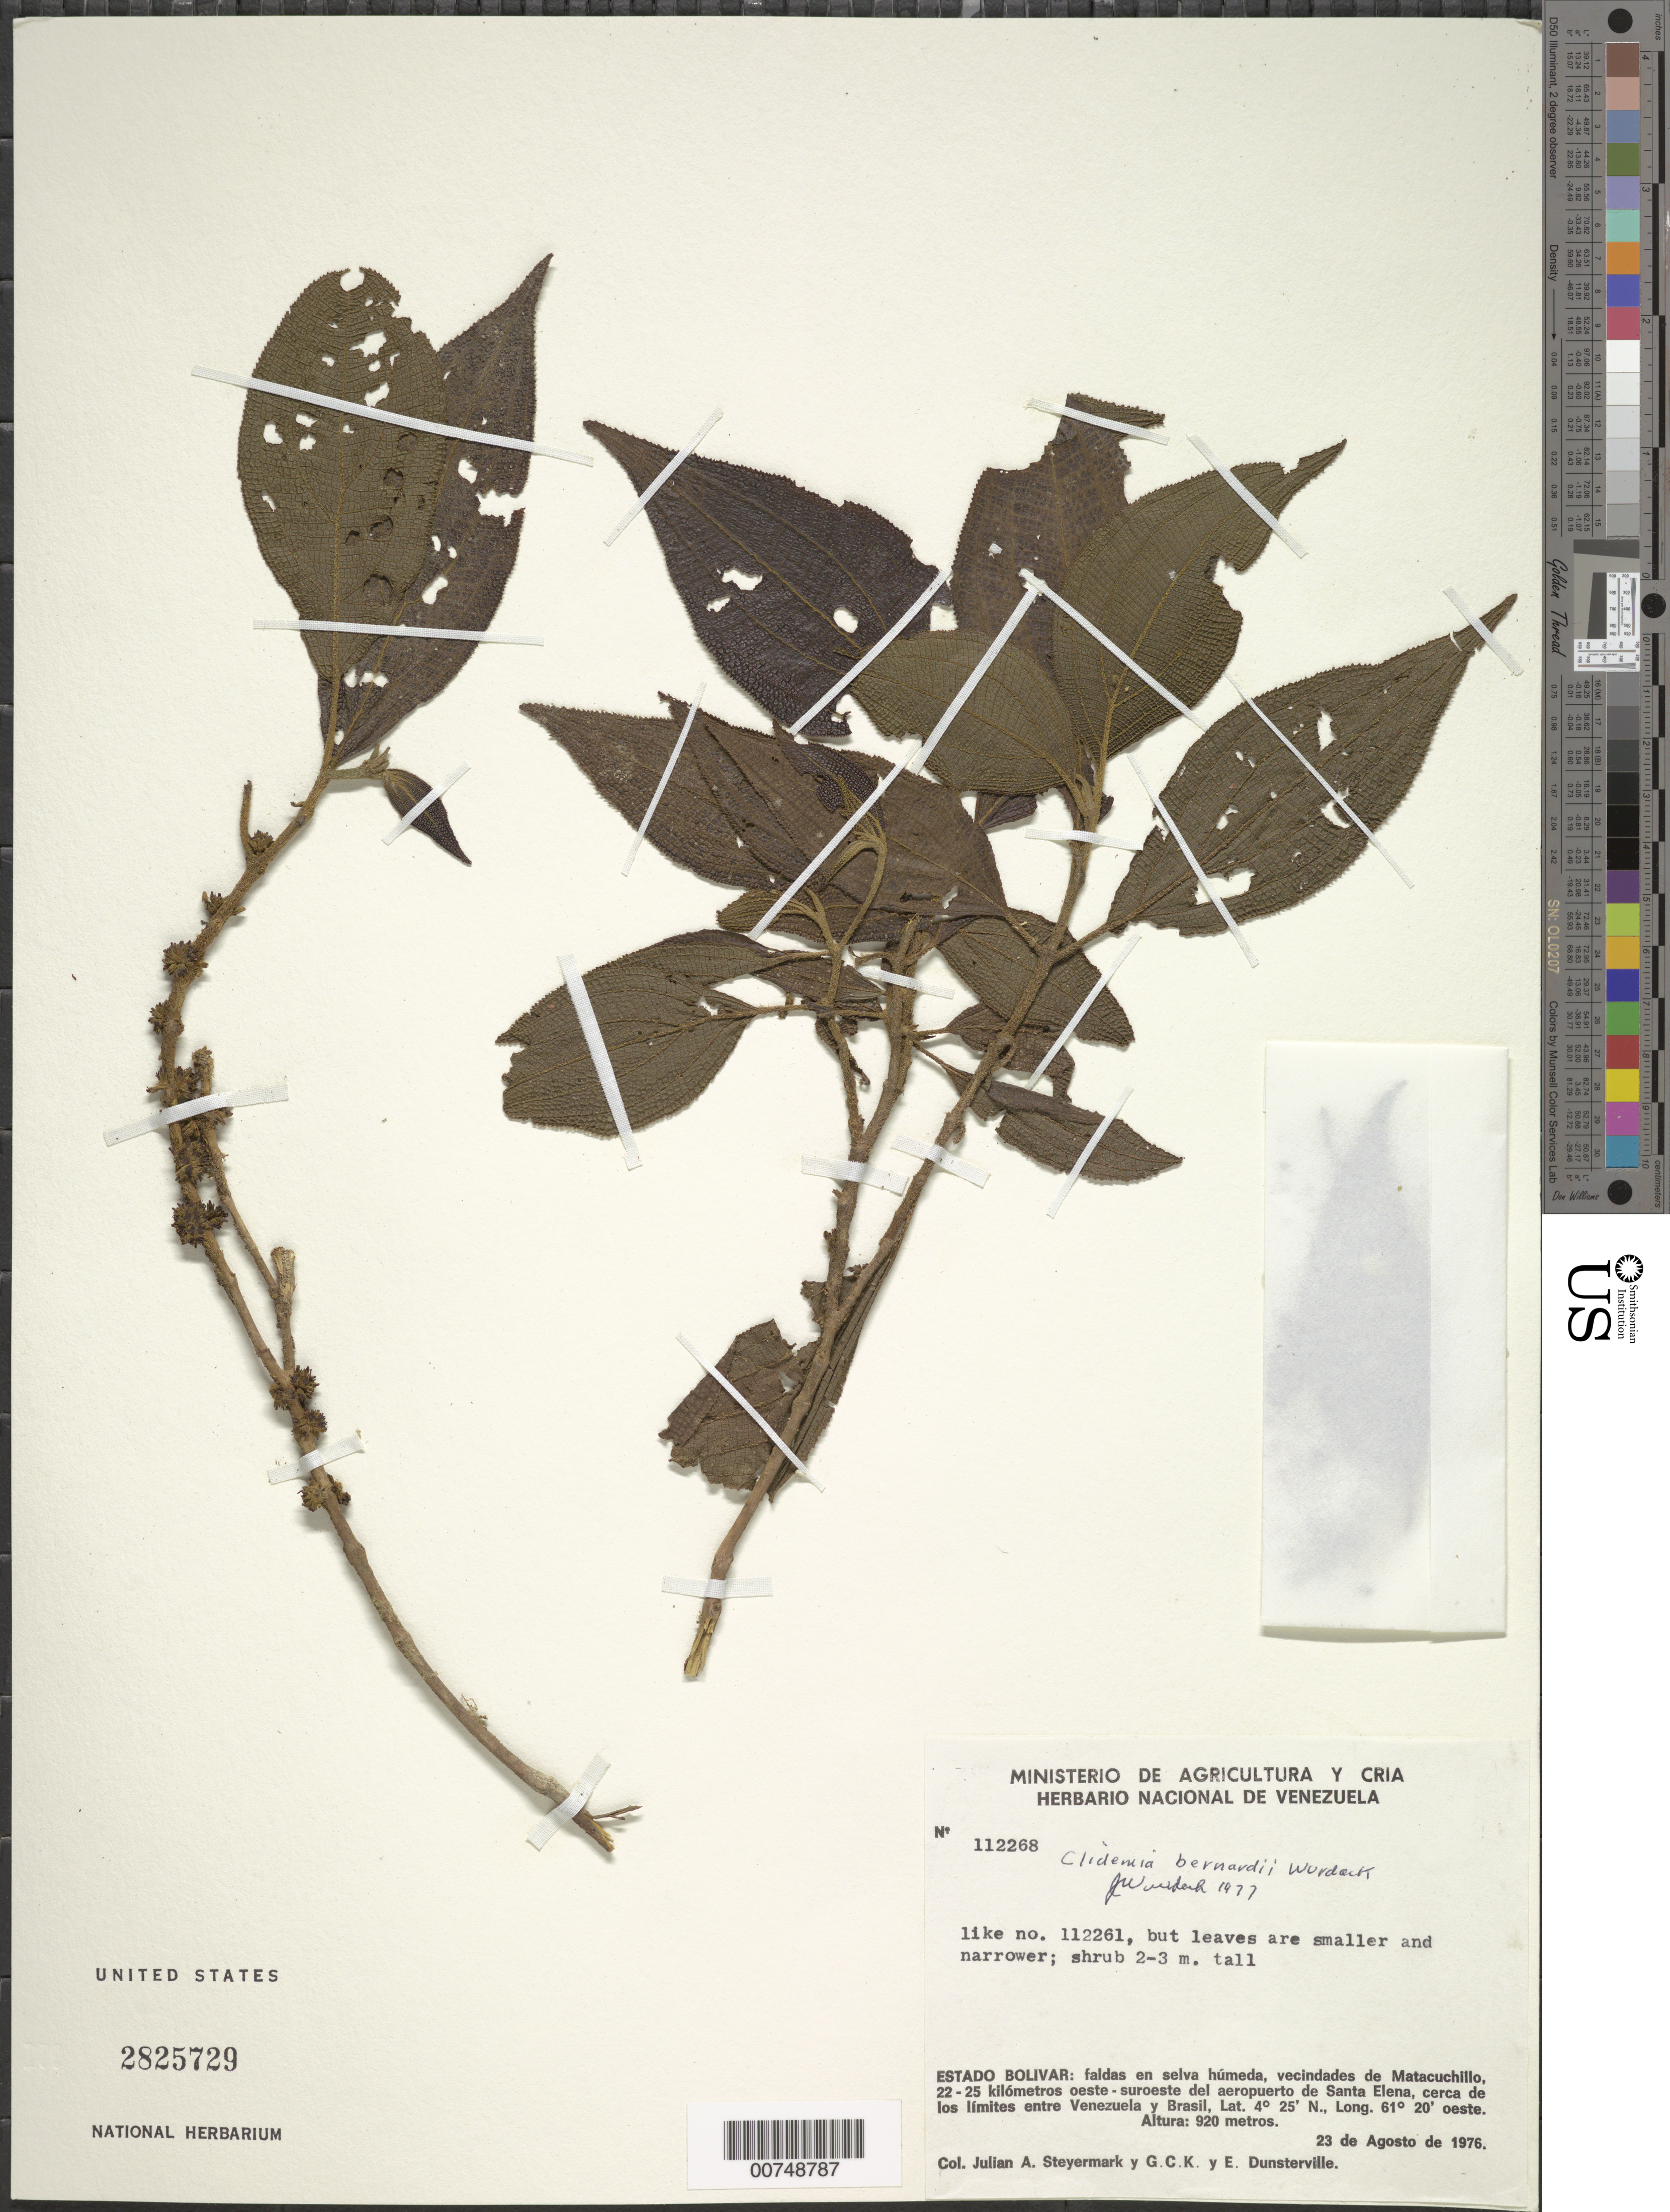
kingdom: Plantae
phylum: Tracheophyta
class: Magnoliopsida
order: Myrtales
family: Melastomataceae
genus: Clidemia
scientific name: Clidemia bernardii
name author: Wurdack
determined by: Wurdack, John J., (US), US (UNITED STATES)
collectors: J. Steyermark, G. C. K. Dunsterville & E. Dunsterville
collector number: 112268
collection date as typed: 23-Aug-76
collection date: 1976-08-23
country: Venezuela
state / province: Bolívar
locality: Matacuchillo, vic.; 22-25 km oeste-SO del aeropuerto de Santa Elena, cerca de los limites entre Venezuela y Brasil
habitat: Faldas en selva húmeda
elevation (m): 920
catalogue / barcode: US 2825729